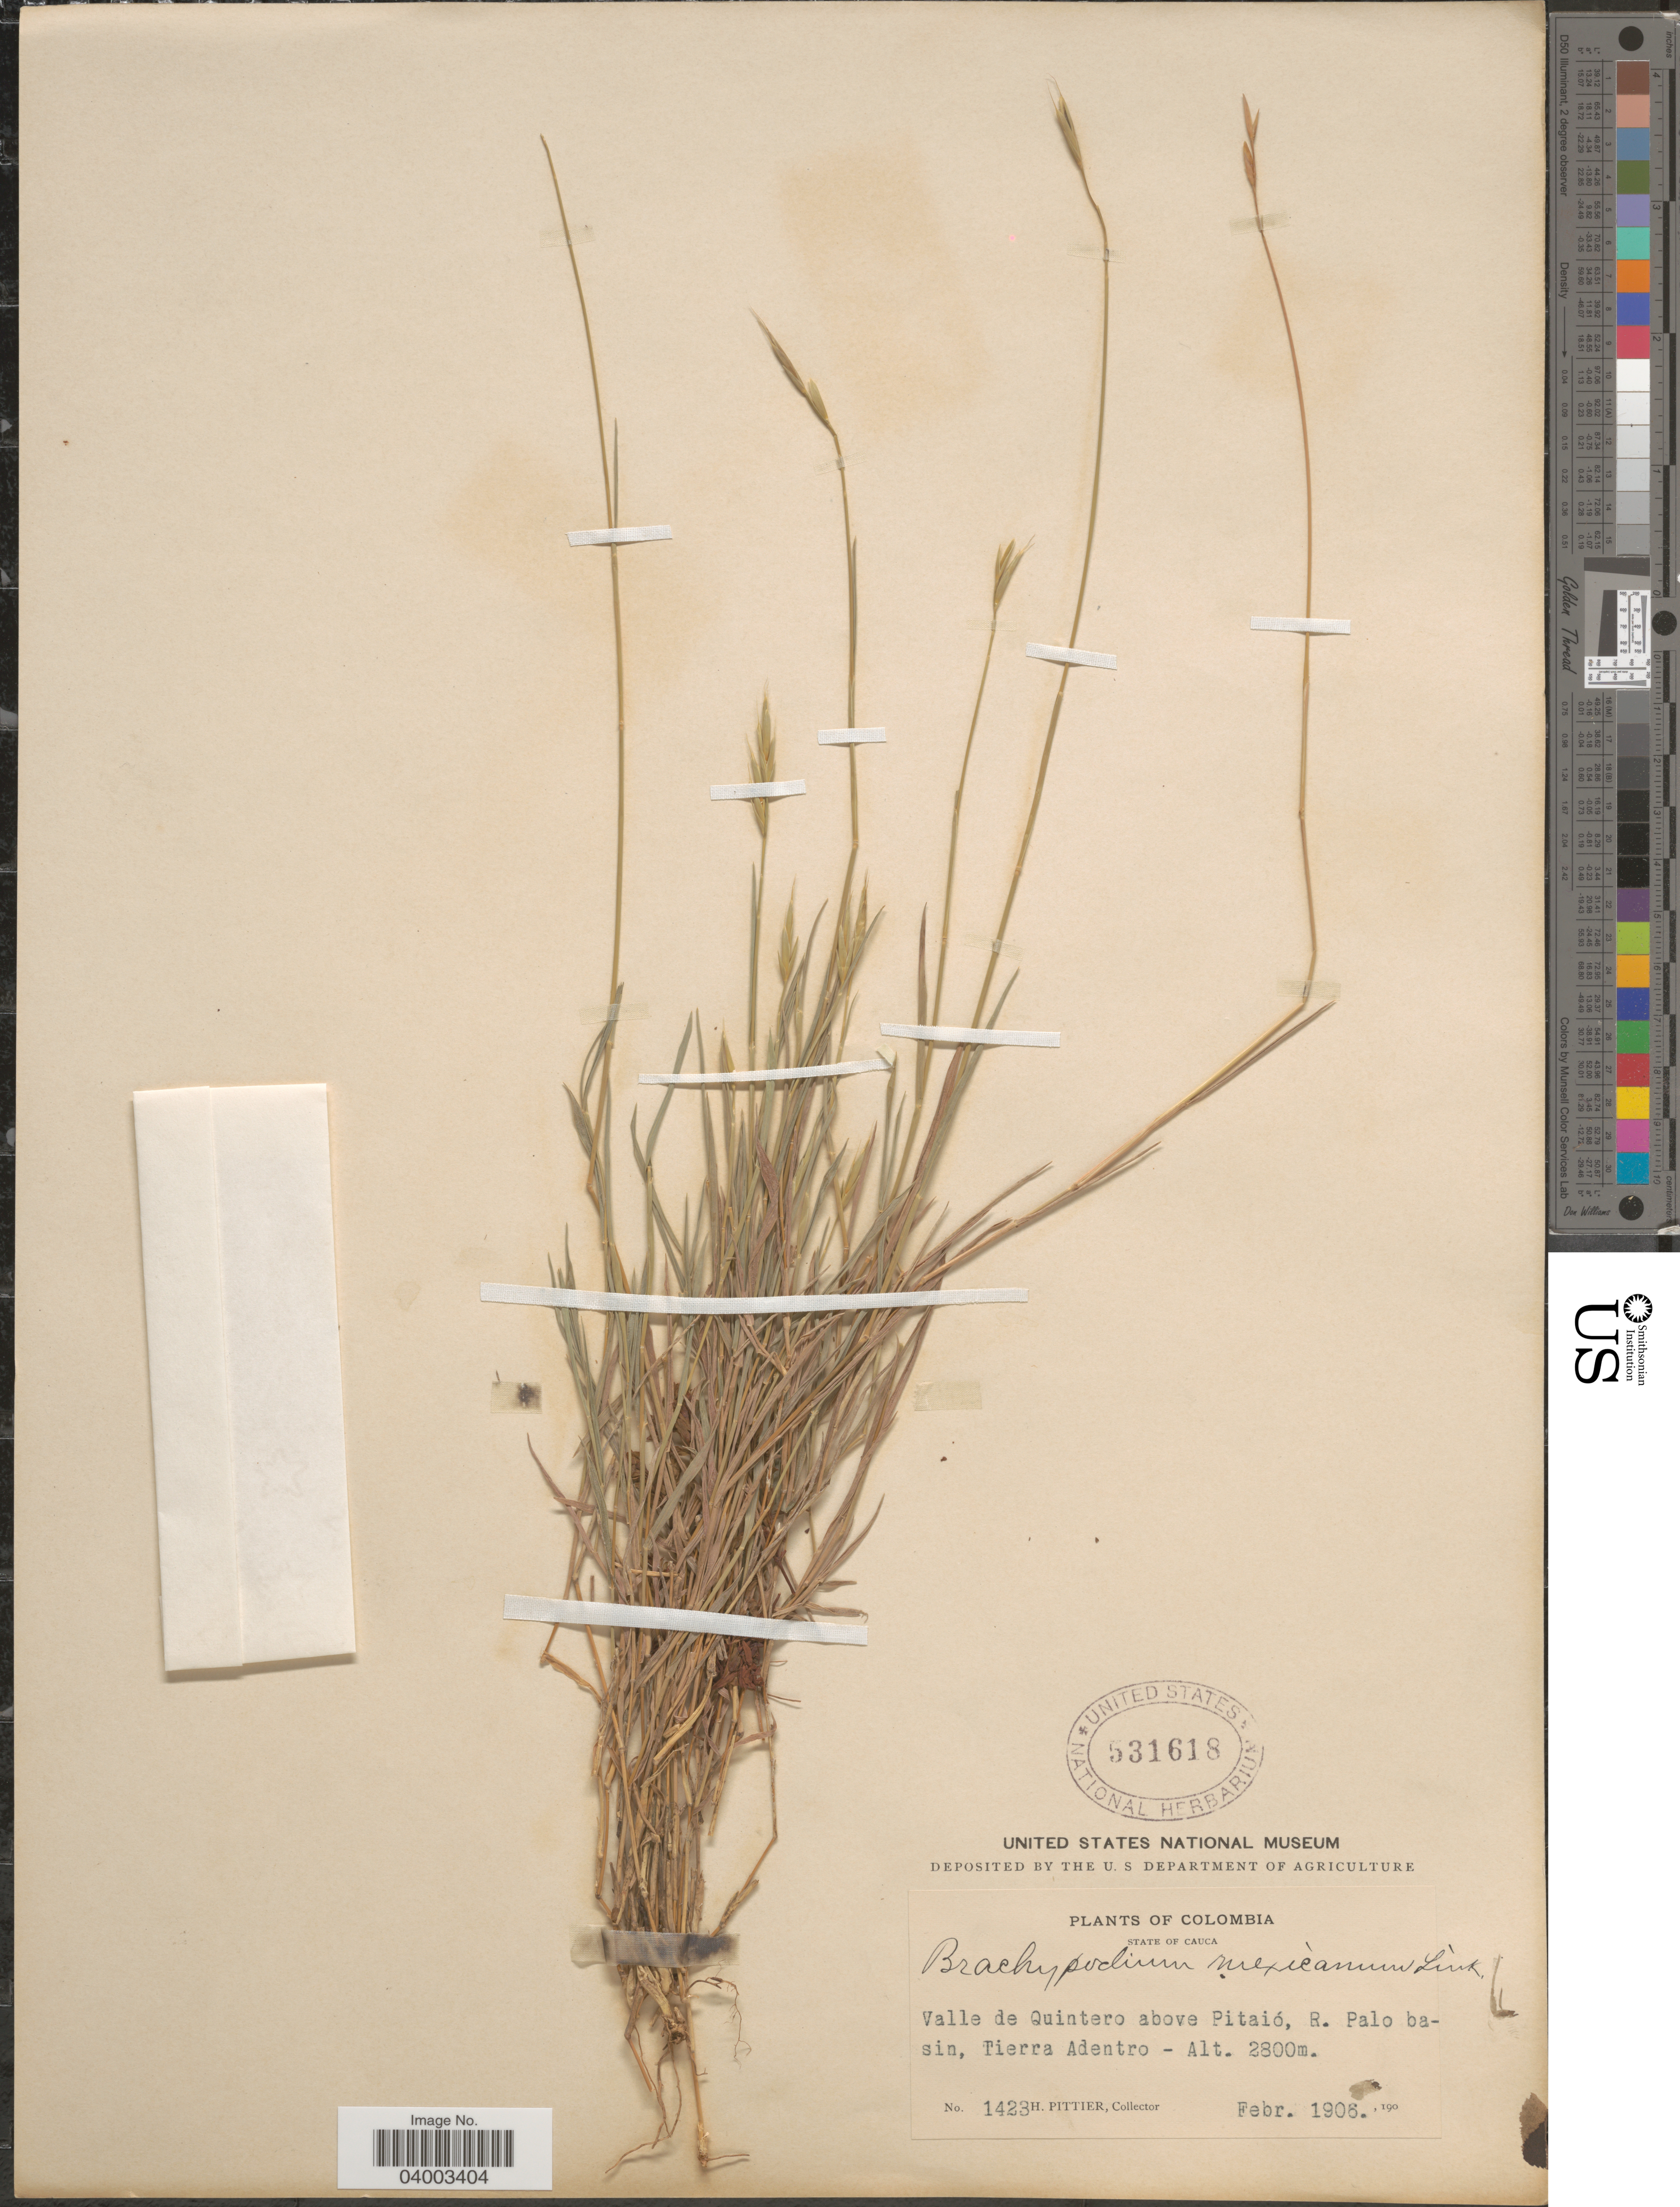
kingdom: Plantae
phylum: Tracheophyta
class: Liliopsida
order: Poales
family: Poaceae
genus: Brachypodium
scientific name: Brachypodium mexicanum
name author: (Roem. & Schult.) Link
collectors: H. F. Pittier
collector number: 1423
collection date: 1906-02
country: Colombia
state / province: Cauca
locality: Valle de Quintero above Pitaió, R. Palo basin, Tierra Adentro.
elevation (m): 2800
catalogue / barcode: US 531618